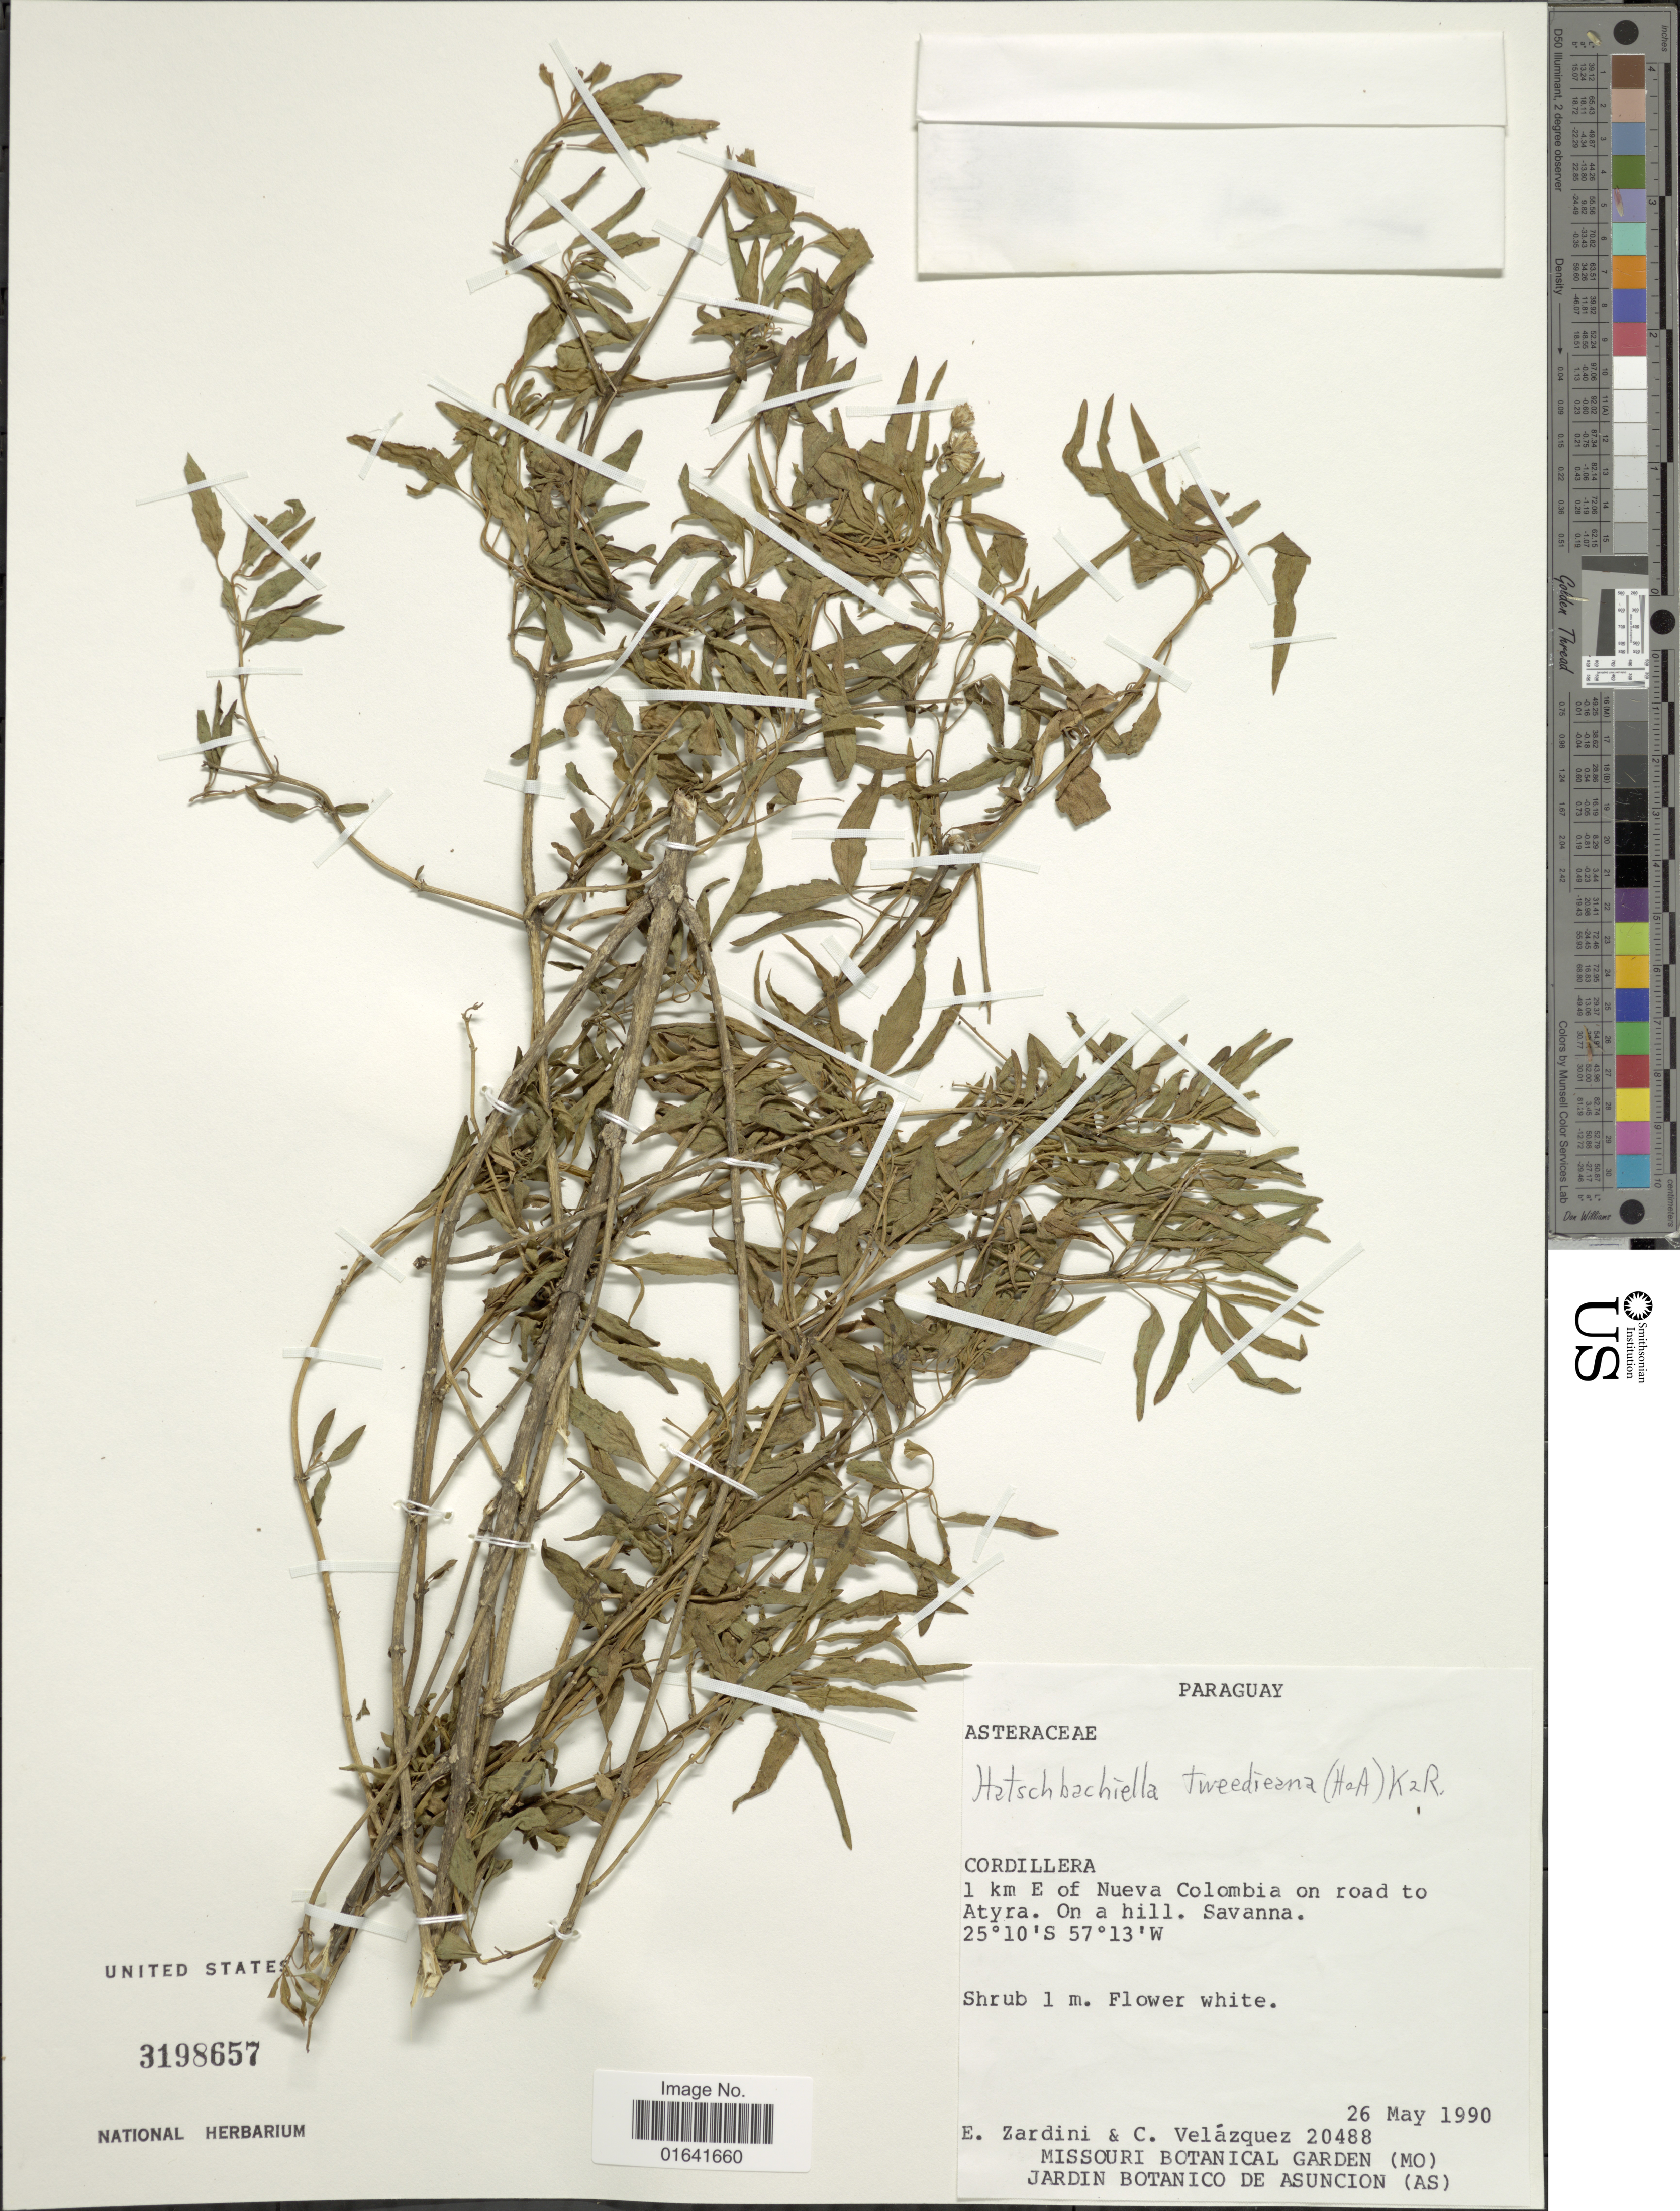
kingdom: Plantae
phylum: Tracheophyta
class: Magnoliopsida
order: Asterales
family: Asteraceae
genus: Hatschbachiella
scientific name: Hatschbachiella tweedieana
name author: (Hook. & Arn.) R.M. King & H. Rob.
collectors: E. M. Zardini & C. Velázquez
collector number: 20488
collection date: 1990-05-26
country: Paraguay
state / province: Cordillera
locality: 1 km E of Nueva Colombia on road to Atyra, on a hill, savanna.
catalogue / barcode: US 3198657